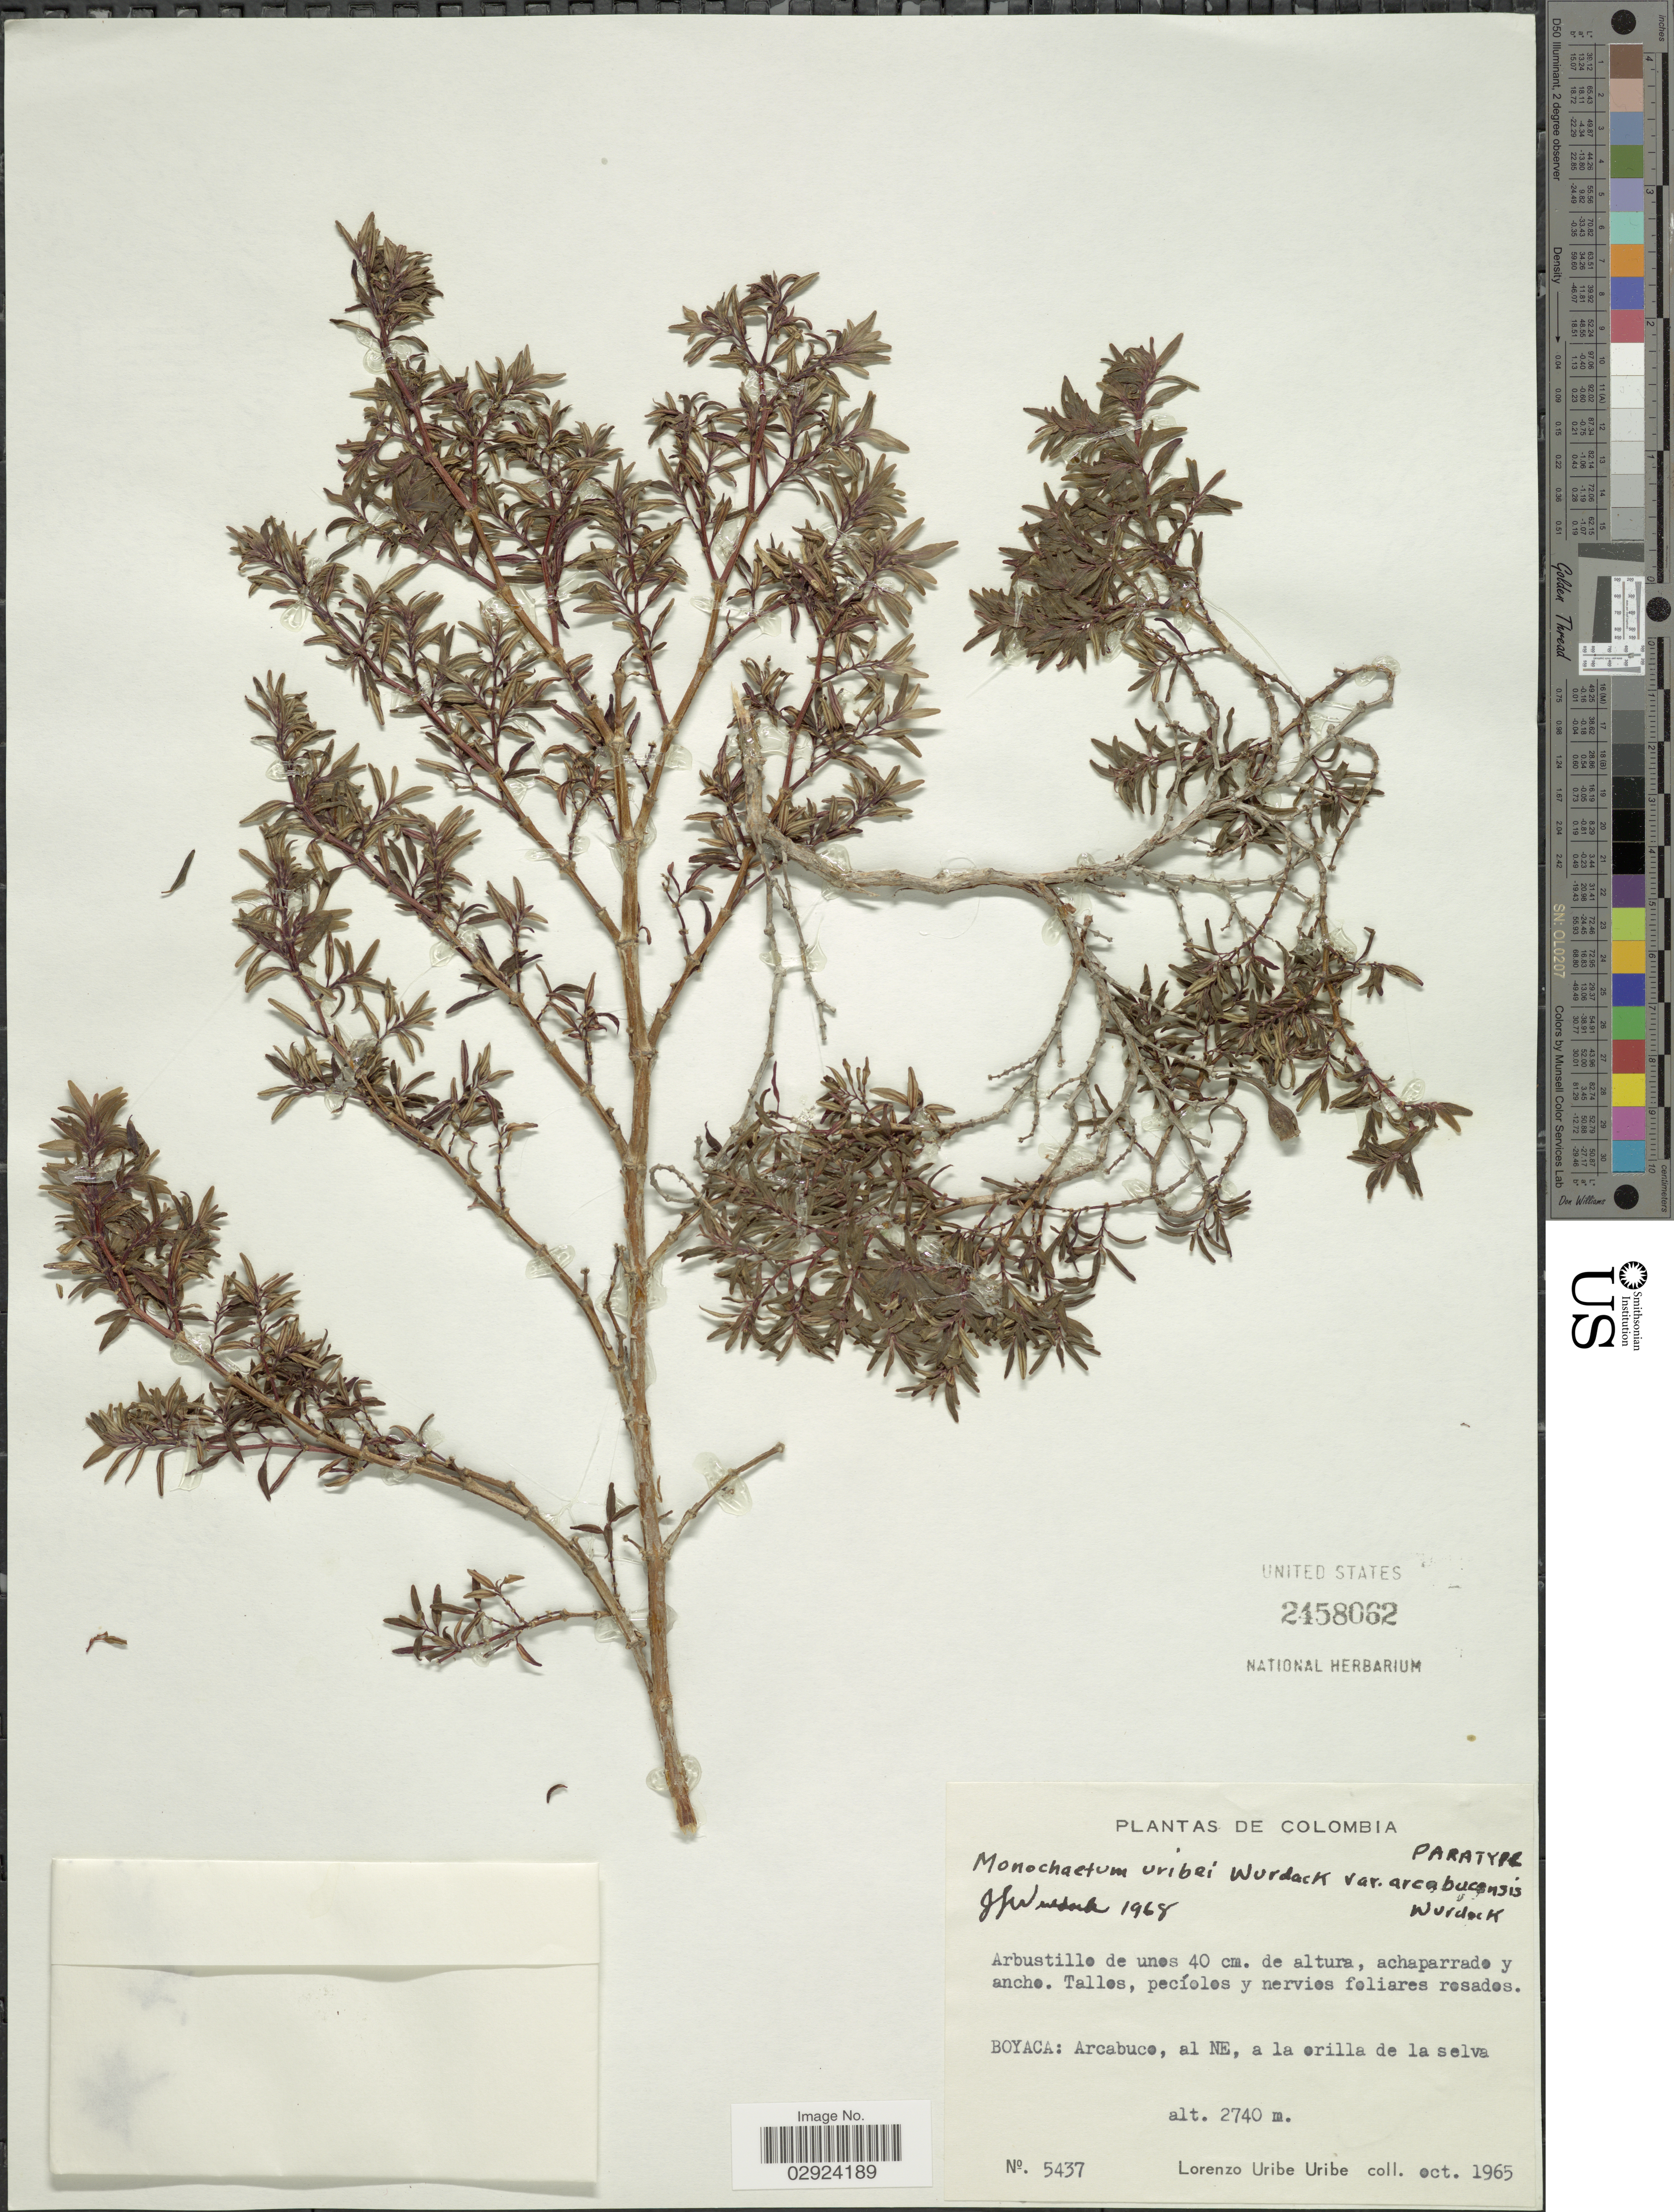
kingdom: Plantae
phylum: Tracheophyta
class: Magnoliopsida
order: Myrtales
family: Melastomataceae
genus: Monochaetum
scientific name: Monochaetum uribei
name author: Wurdack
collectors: L. Uribe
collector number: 5437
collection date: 1965-10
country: Colombia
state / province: Boyacá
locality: Boyaca: Arcabuco, al NE, a la orilla de la selva.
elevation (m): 2740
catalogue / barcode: US 2458062